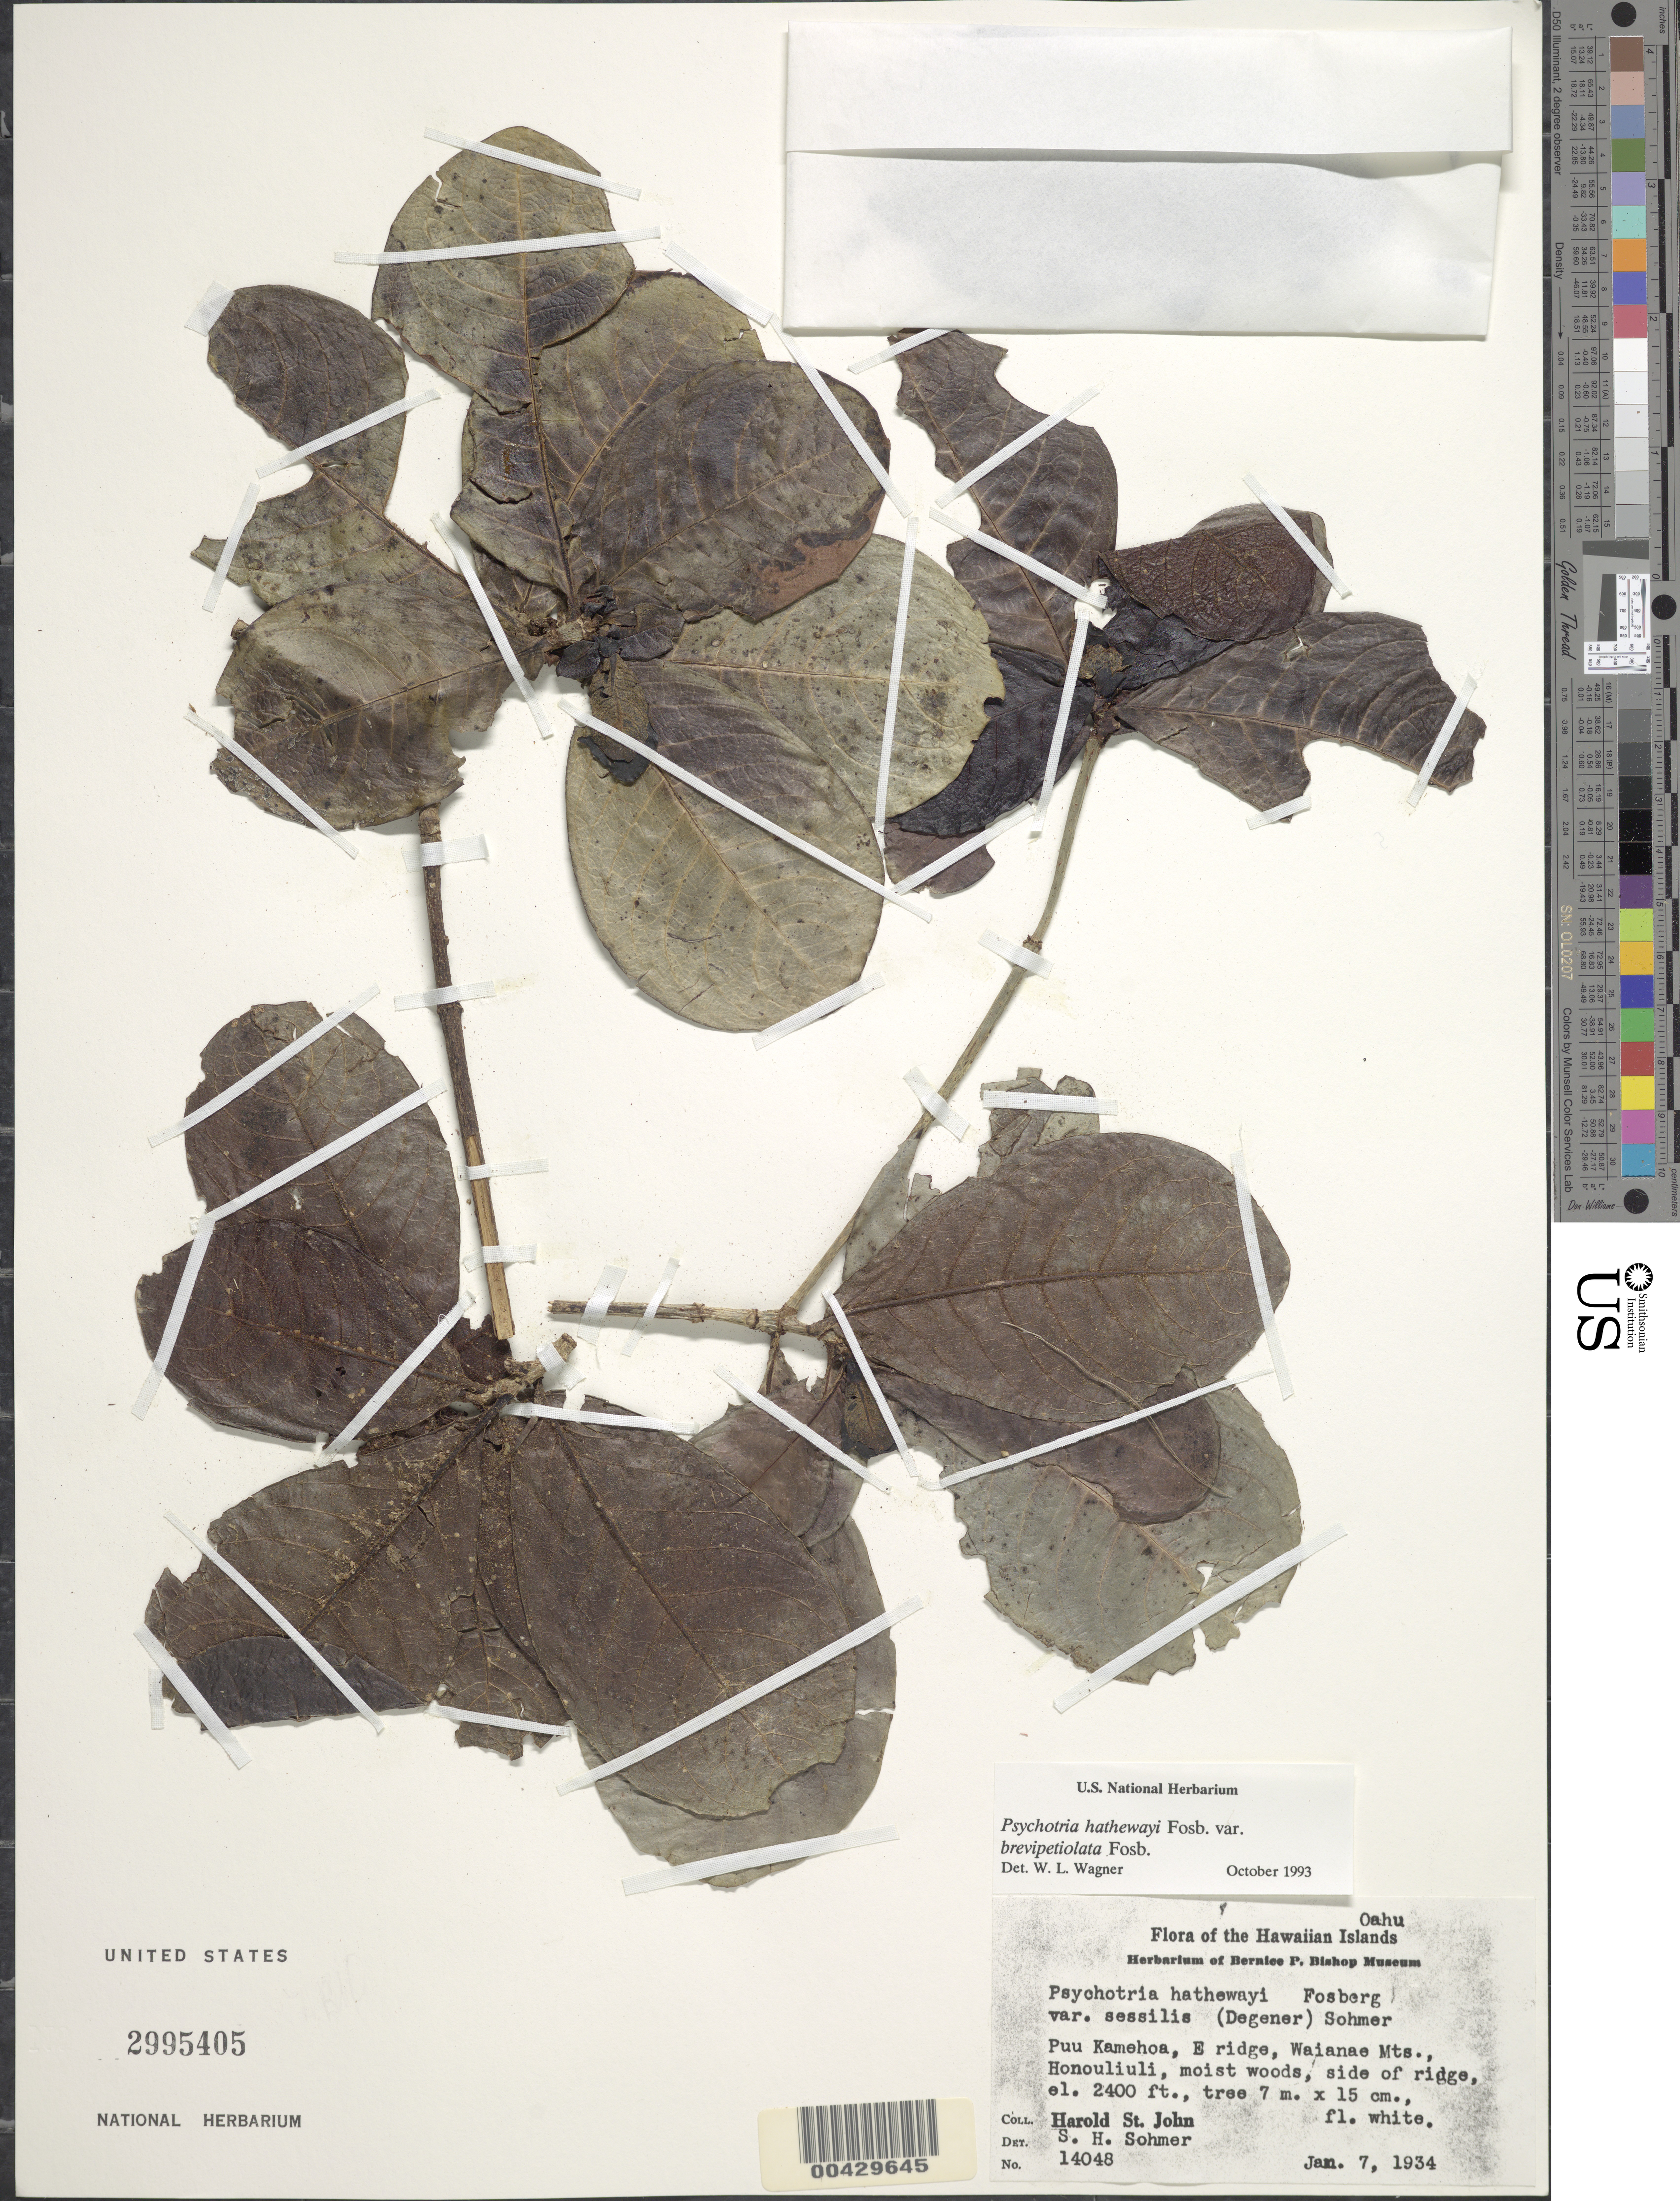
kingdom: Plantae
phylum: Tracheophyta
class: Magnoliopsida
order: Gentianales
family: Rubiaceae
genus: Psychotria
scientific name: Psychotria hathewayi var. brevipetiolata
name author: Fosberg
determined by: Wagner, W. L., (BOT), Smithsonian Institution - National Museum of Natural History (UNITED STATES)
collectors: H. St. John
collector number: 14048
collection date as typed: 7 Jan 1934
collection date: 1934-01-07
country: United States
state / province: Hawaii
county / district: Honolulu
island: Oahu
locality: Puu Kamehoa, E ridge, Waianae Mts., Honouliuli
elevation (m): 732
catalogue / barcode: US 2995405